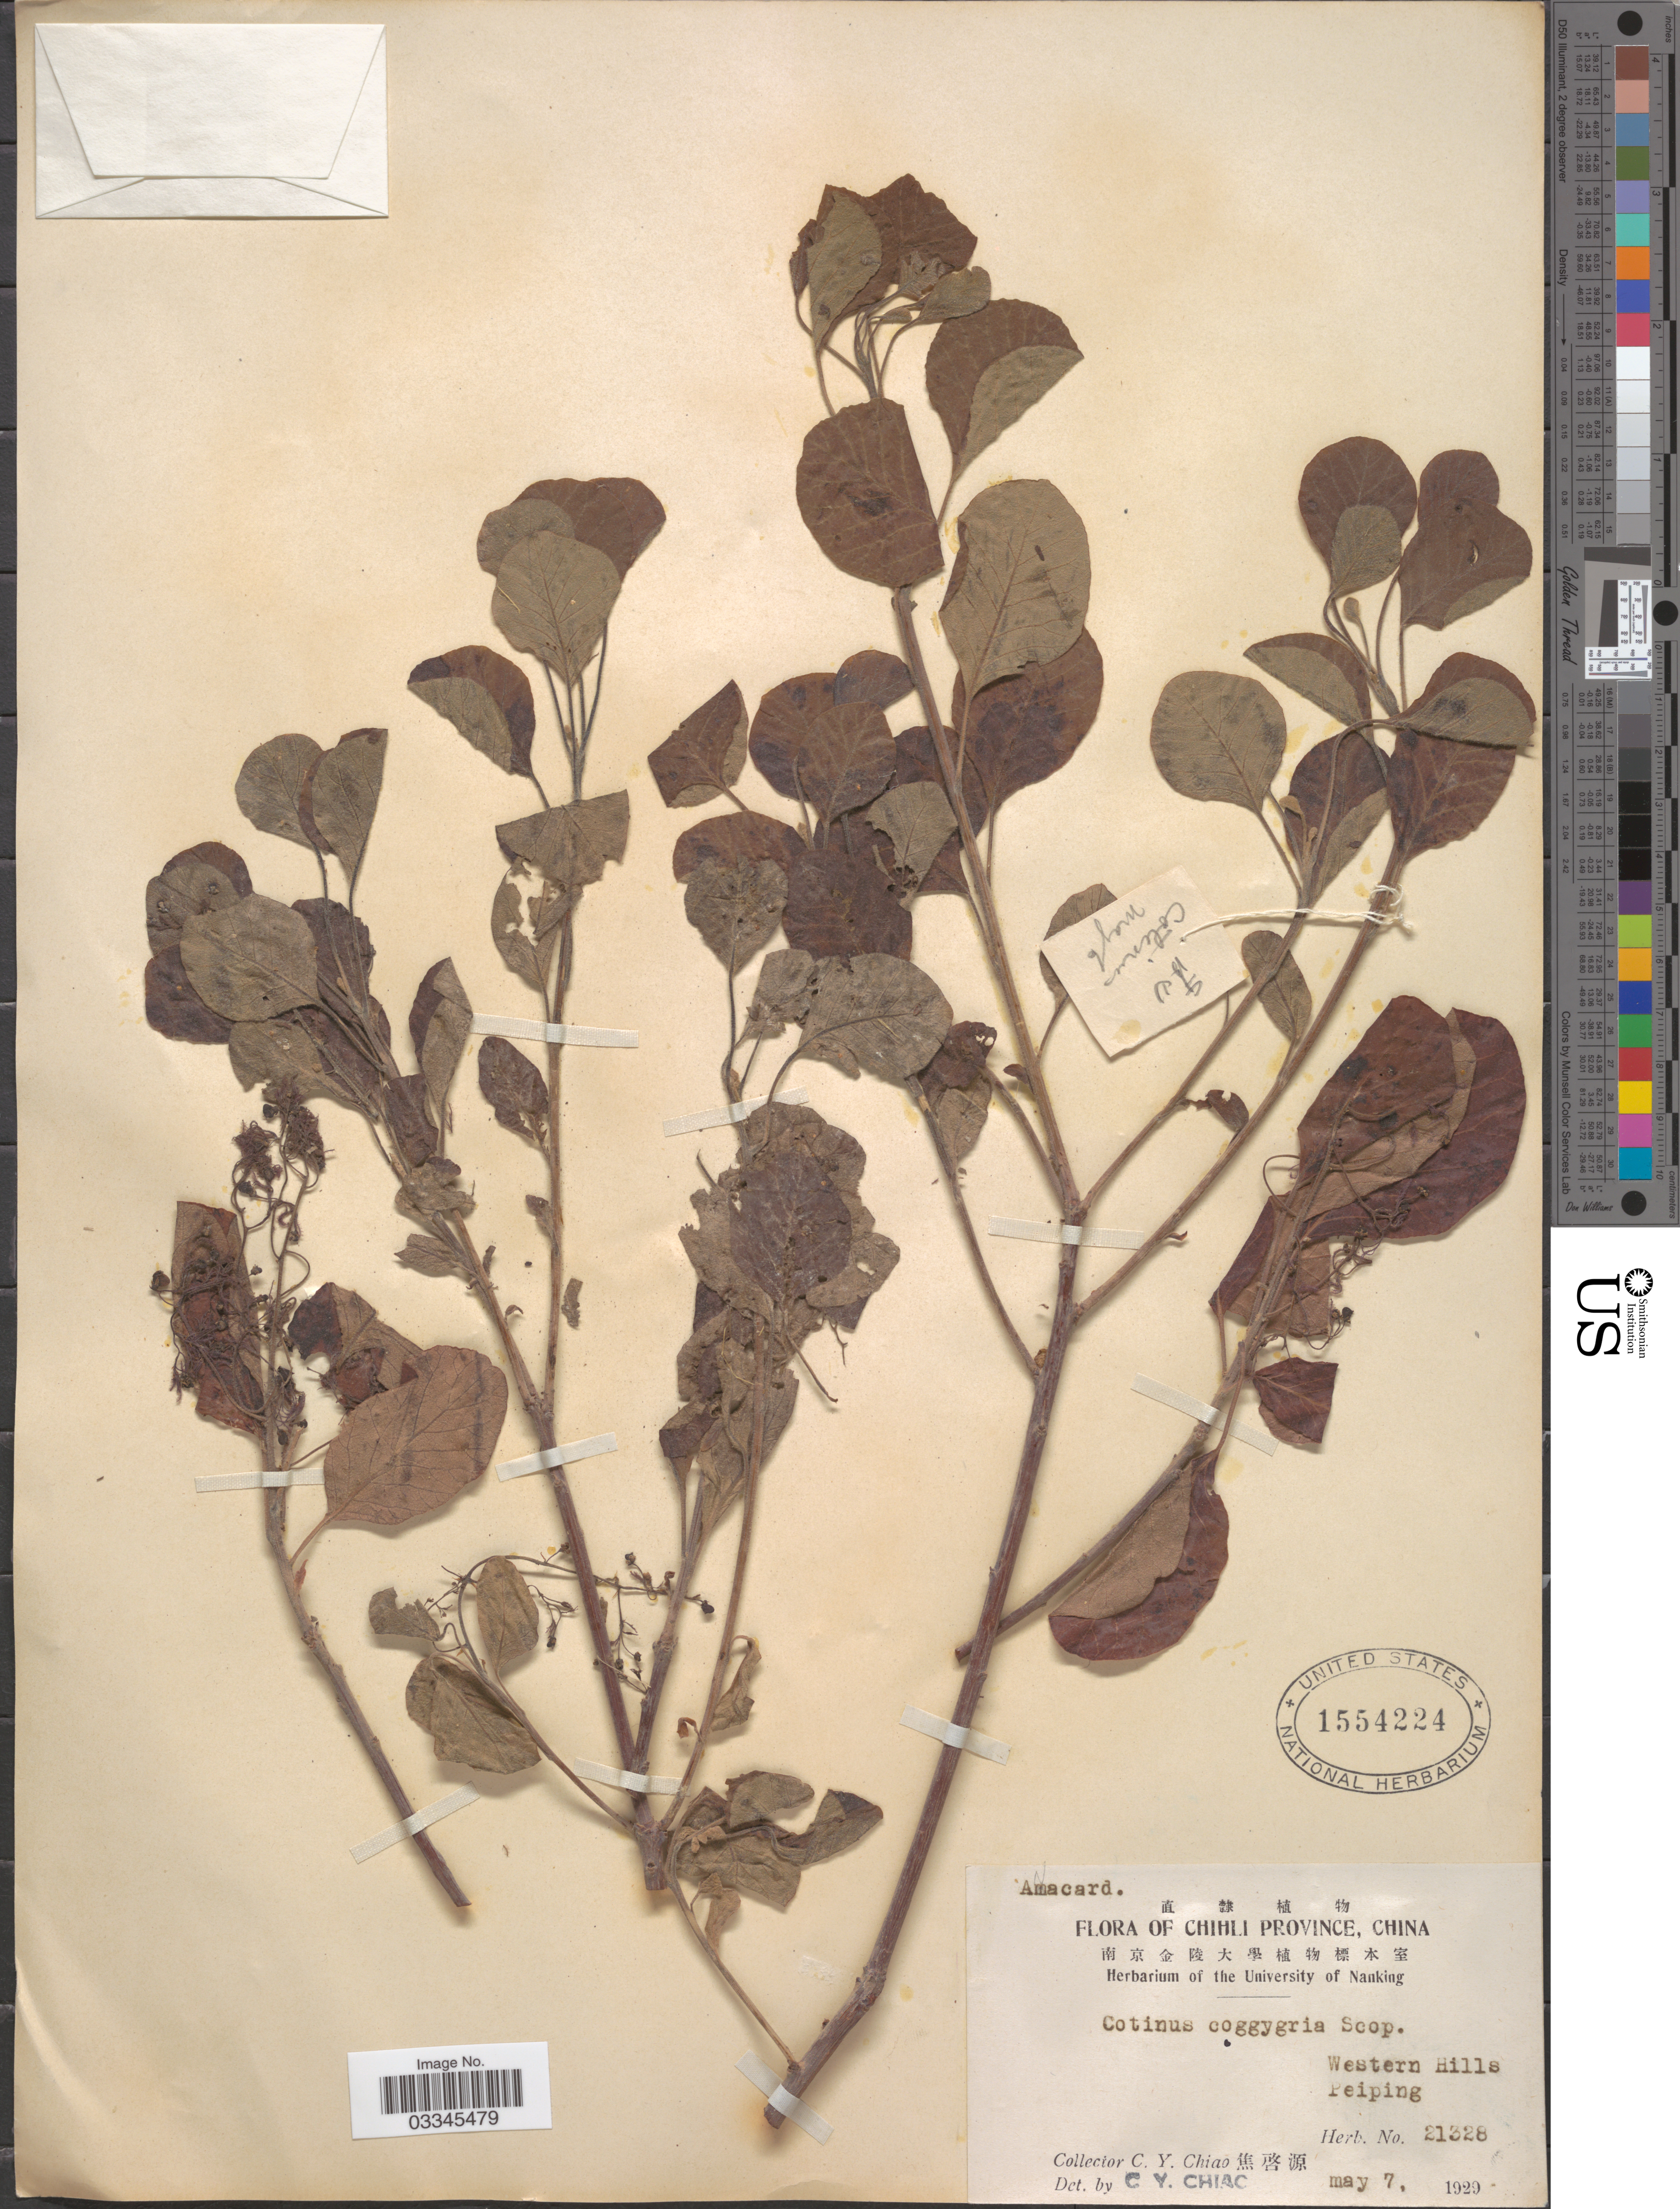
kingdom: Plantae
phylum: Tracheophyta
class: Magnoliopsida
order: Sapindales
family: Anacardiaceae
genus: Cotinus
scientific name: Cotinus coggygria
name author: Scop.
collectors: C. Y. Chiao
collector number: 21328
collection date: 1929-05-07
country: China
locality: Chihli Province. Western Hills. Peiping.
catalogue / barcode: US 1554224